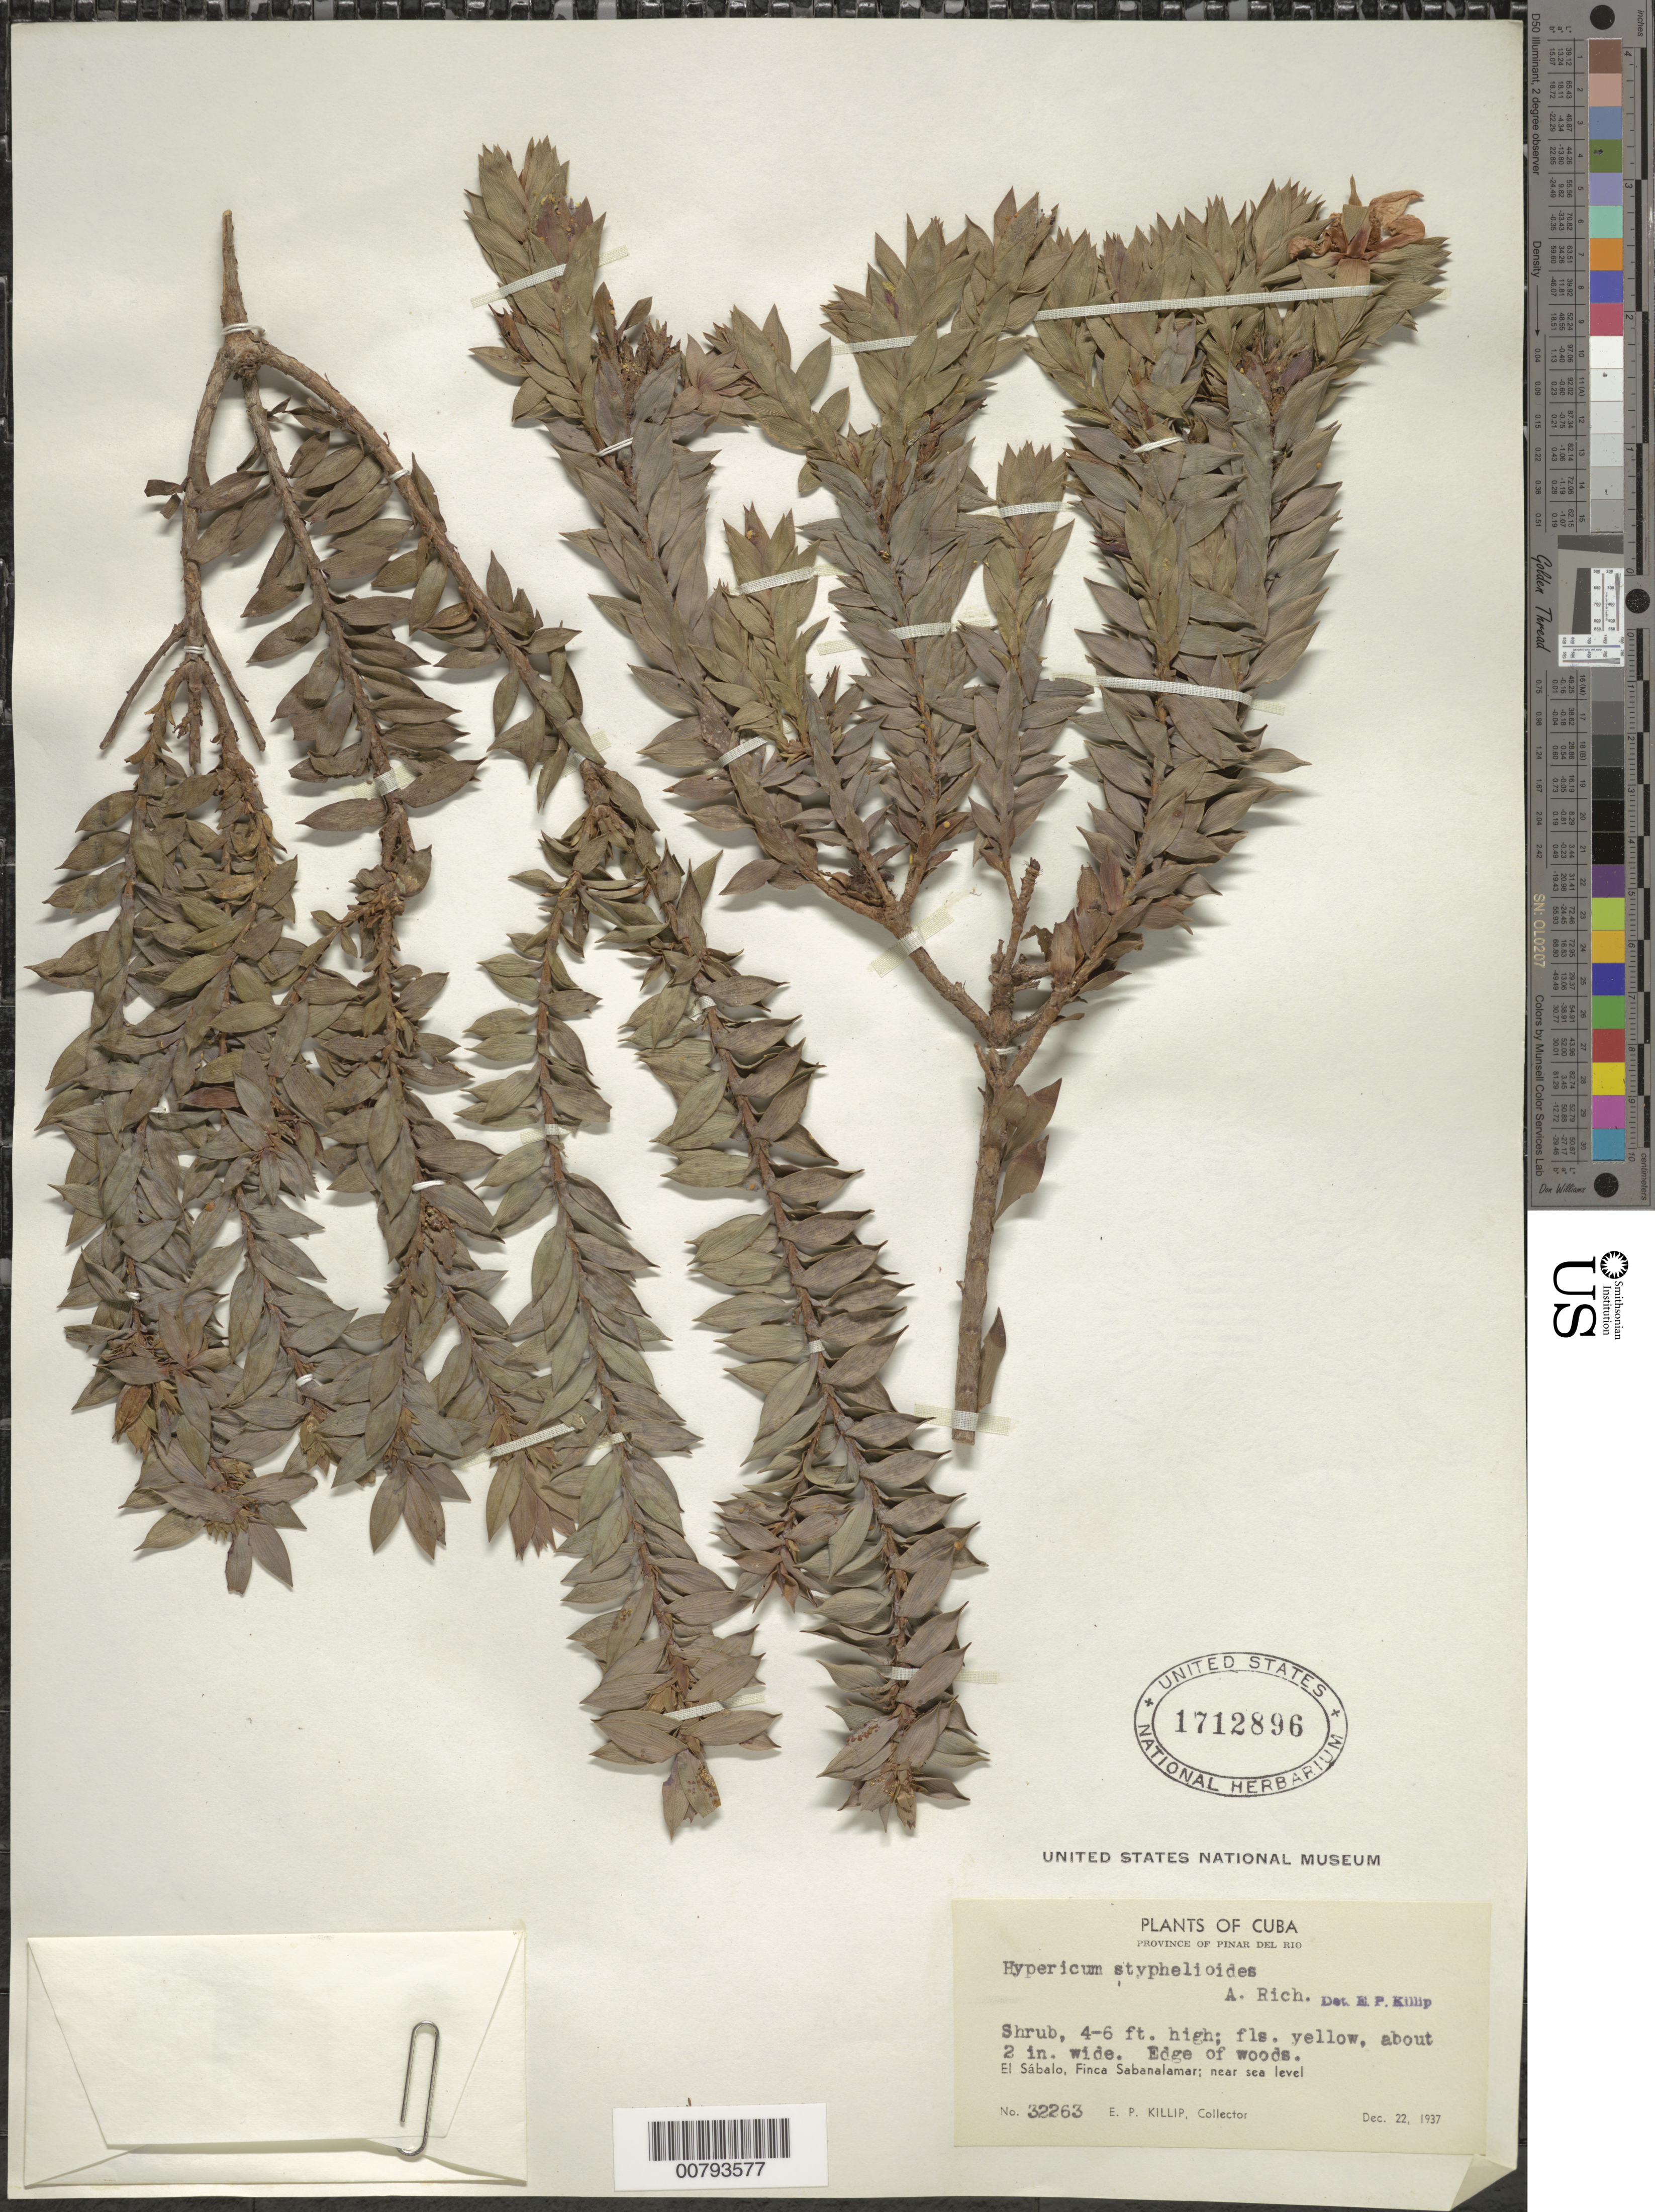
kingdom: Plantae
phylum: Tracheophyta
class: Magnoliopsida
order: Malpighiales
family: Hypericaceae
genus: Hypericum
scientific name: Hypericum styphelioides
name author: A. Rich.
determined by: Killip, Ellsworth P.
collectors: E. P. Killip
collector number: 32263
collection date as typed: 22 Dec 1937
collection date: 1937-12-22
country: Cuba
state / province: Pinar del Rio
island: Cuba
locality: El Sábalo, Finca Sabanalamar Edge of woods Near sea level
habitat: Coastal savanna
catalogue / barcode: US 1712896